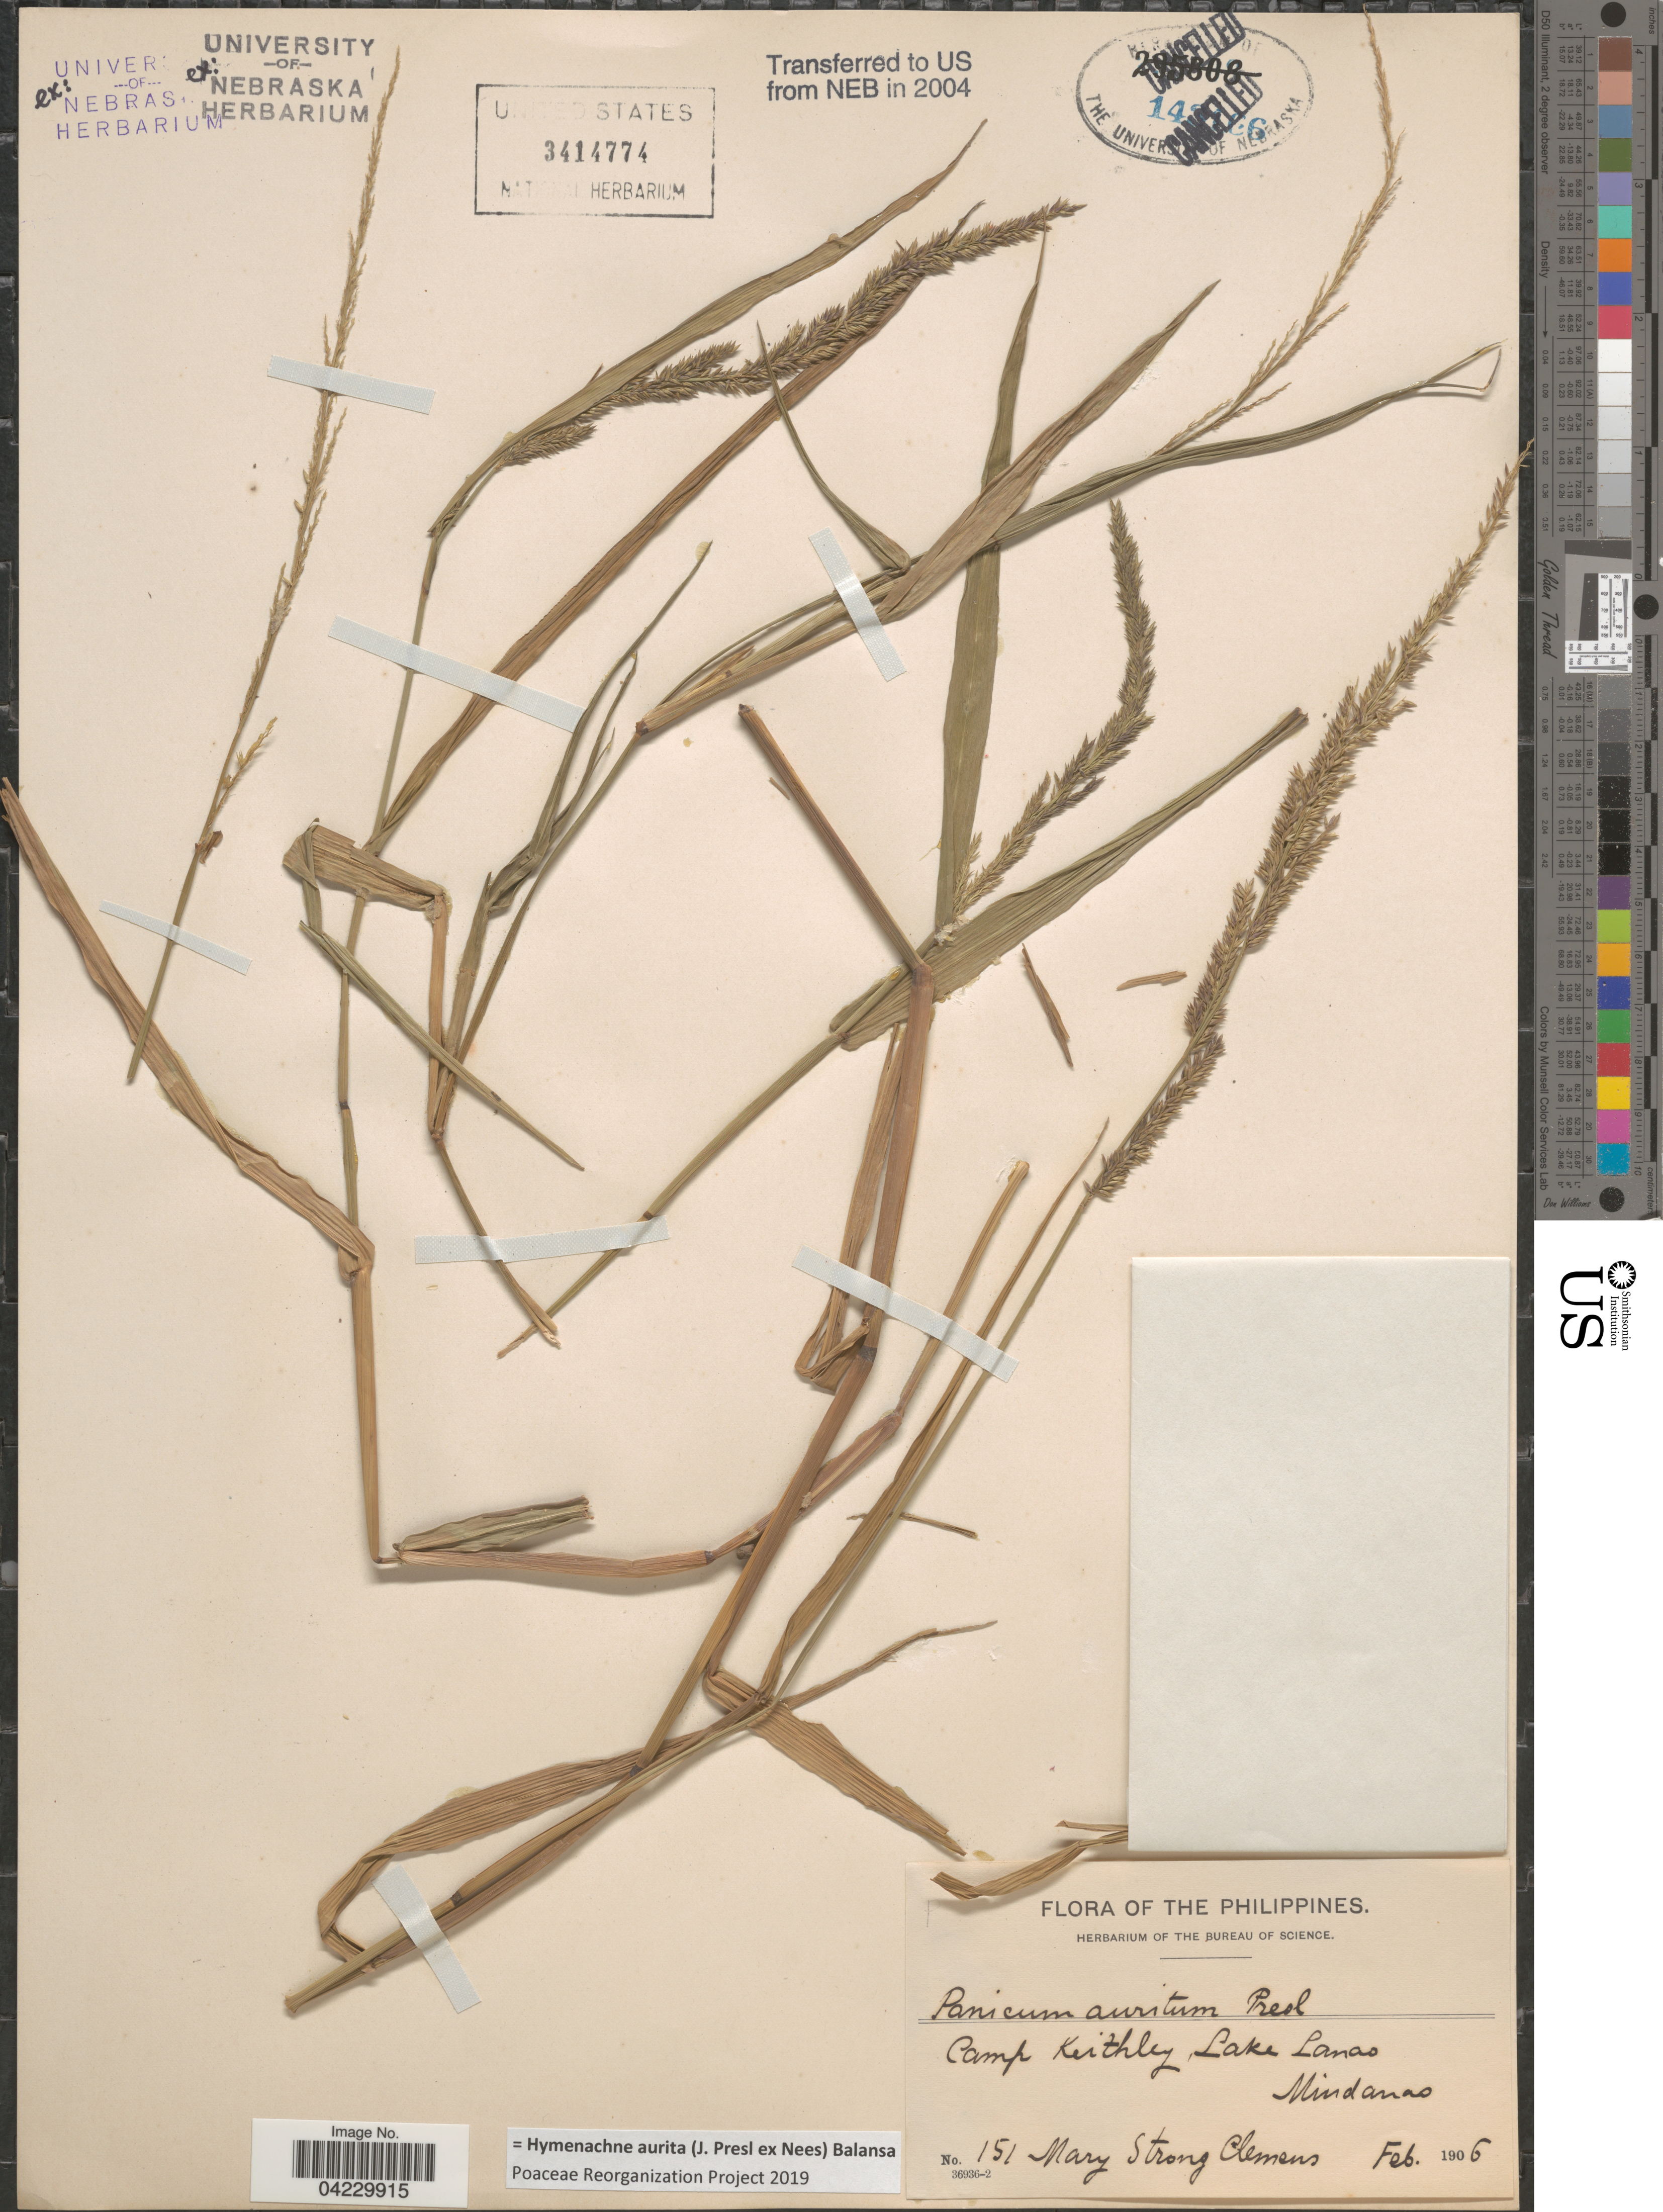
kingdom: Plantae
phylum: Tracheophyta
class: Liliopsida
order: Poales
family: Poaceae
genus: Hymenachne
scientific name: Hymenachne aurita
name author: (J. Presl ex Nees) Balansa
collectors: M. S. Clemens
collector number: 151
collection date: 1906-02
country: Philippines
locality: Camp Keithley, Lake Lanao, Mindanao.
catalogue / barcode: US 3414774